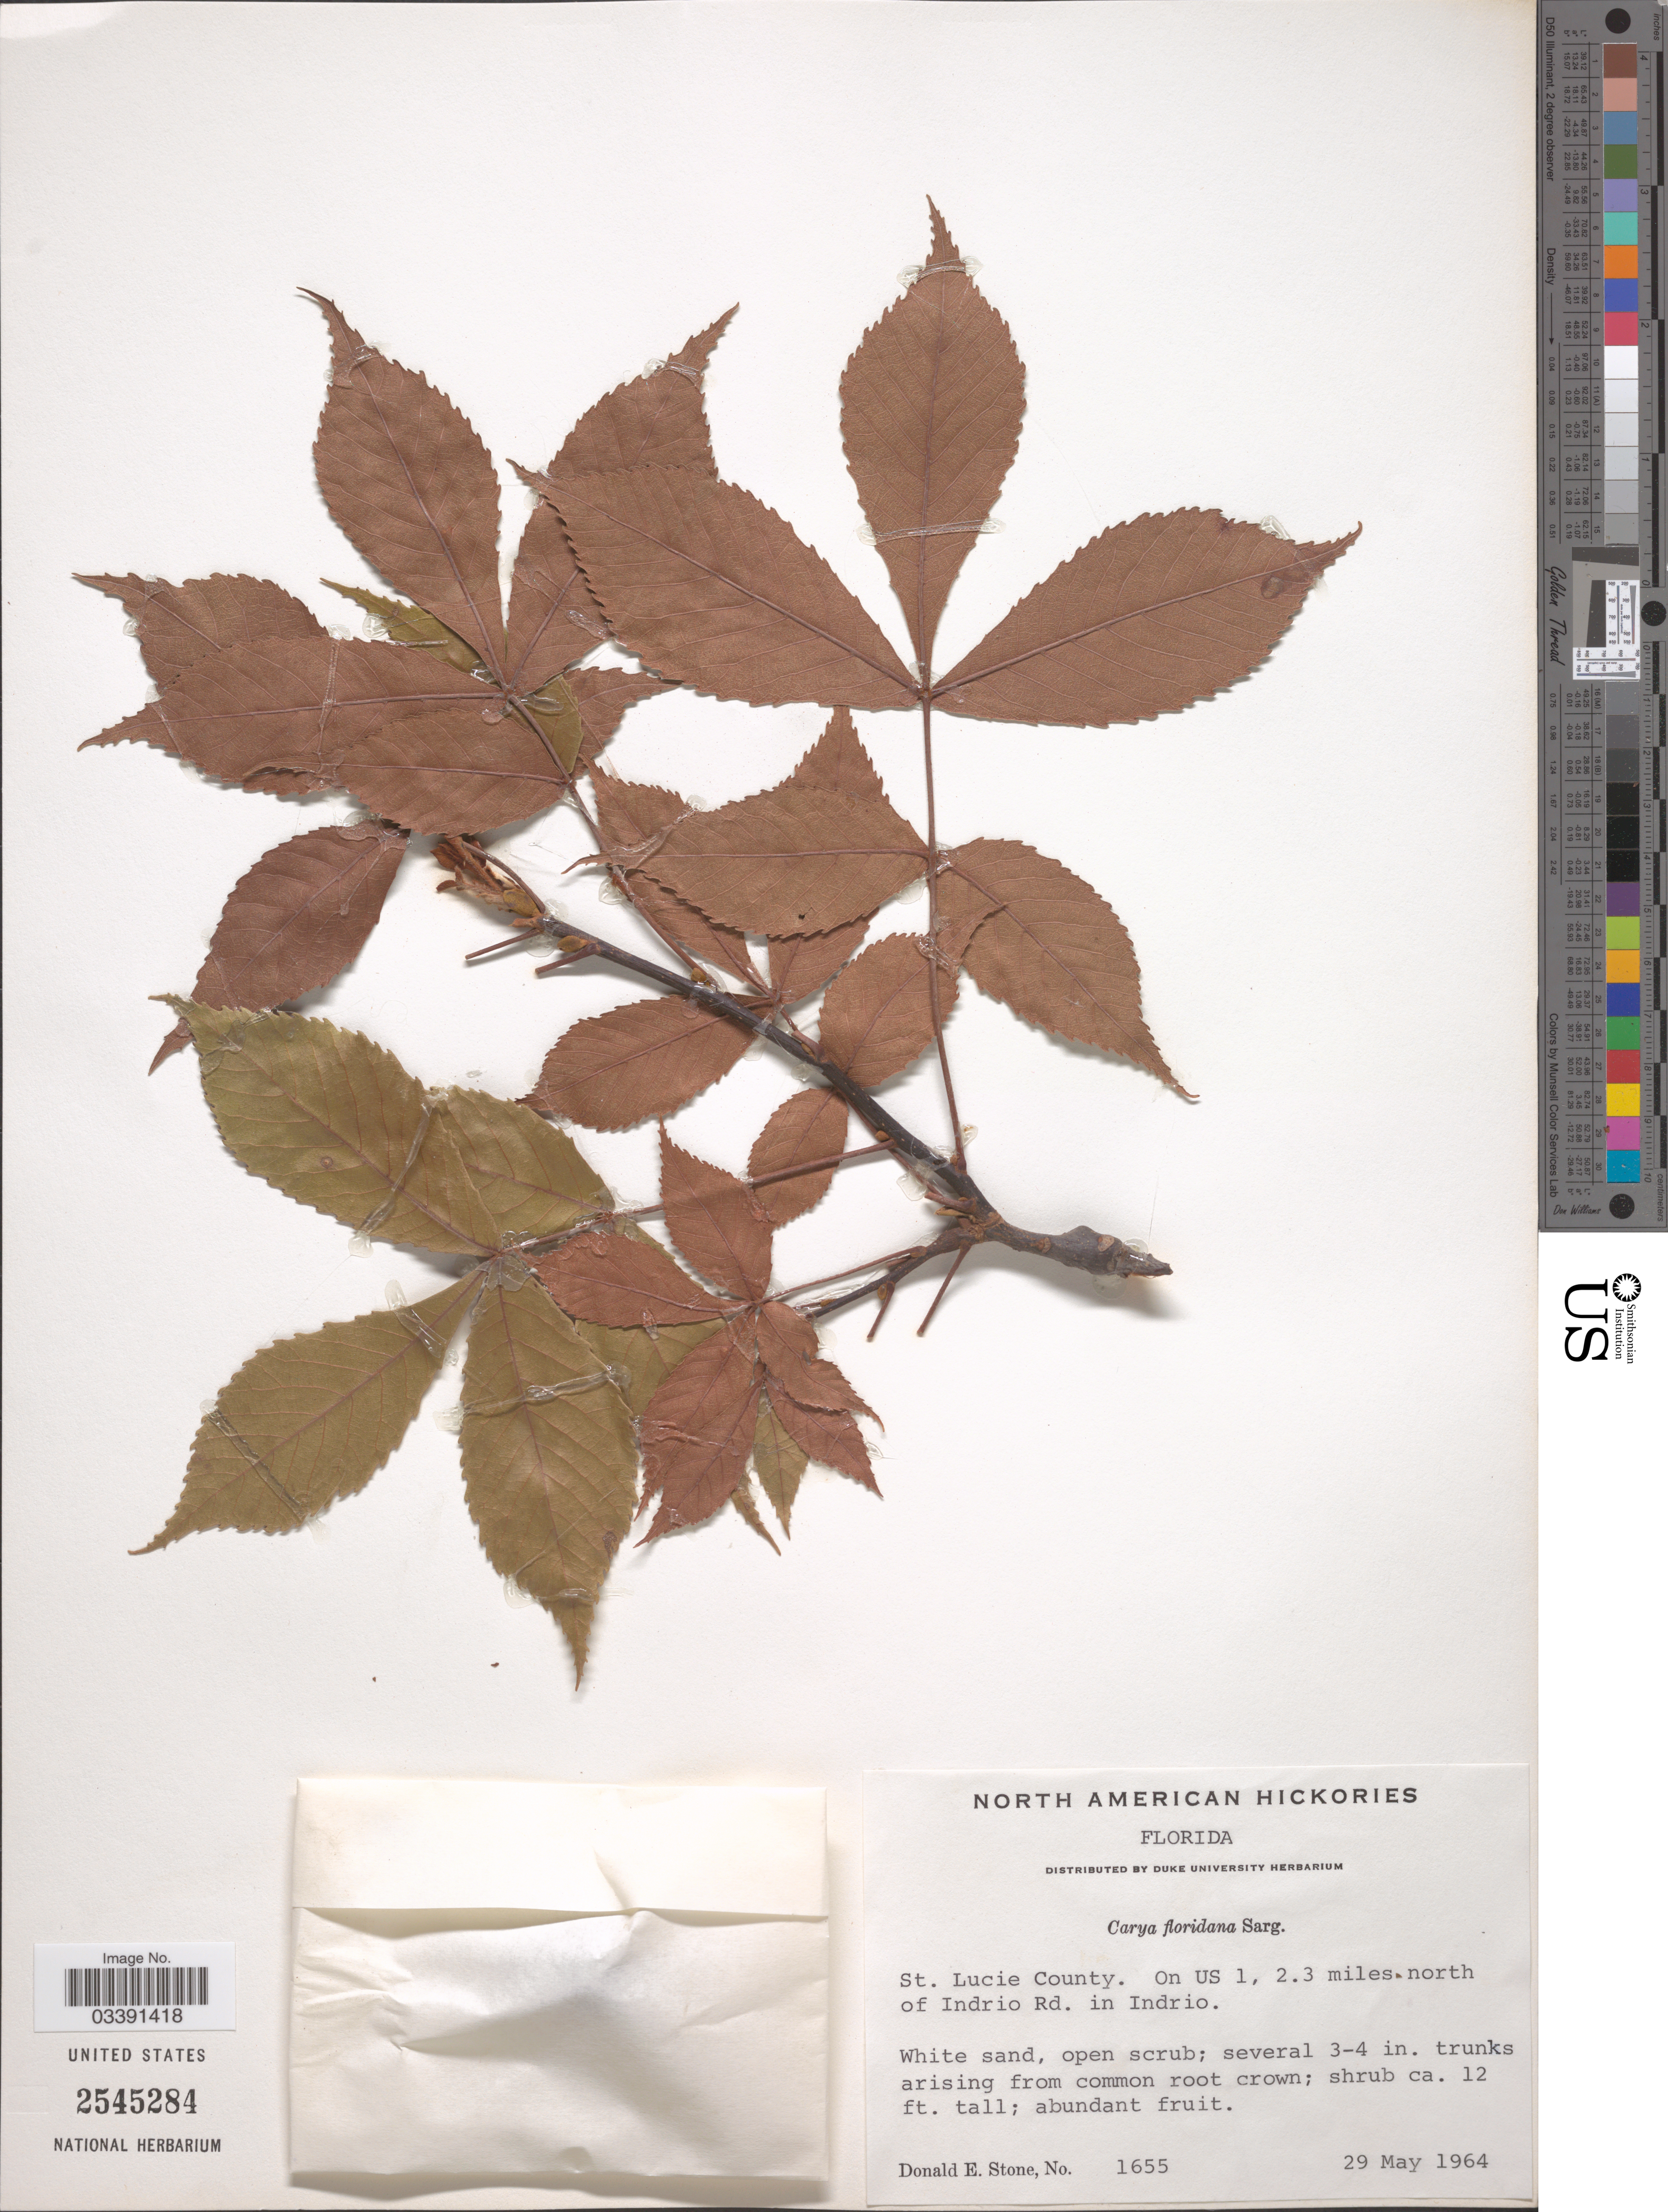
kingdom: Plantae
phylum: Tracheophyta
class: Magnoliopsida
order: Fagales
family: Juglandaceae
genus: Carya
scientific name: Carya floridana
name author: Sarg.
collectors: D. Stone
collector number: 1655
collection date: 1964-05-29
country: United States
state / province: Florida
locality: St. Lucie County. On US 1, 2.3 miles north of Indrio Rd. in Indrio.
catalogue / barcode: US 2545284